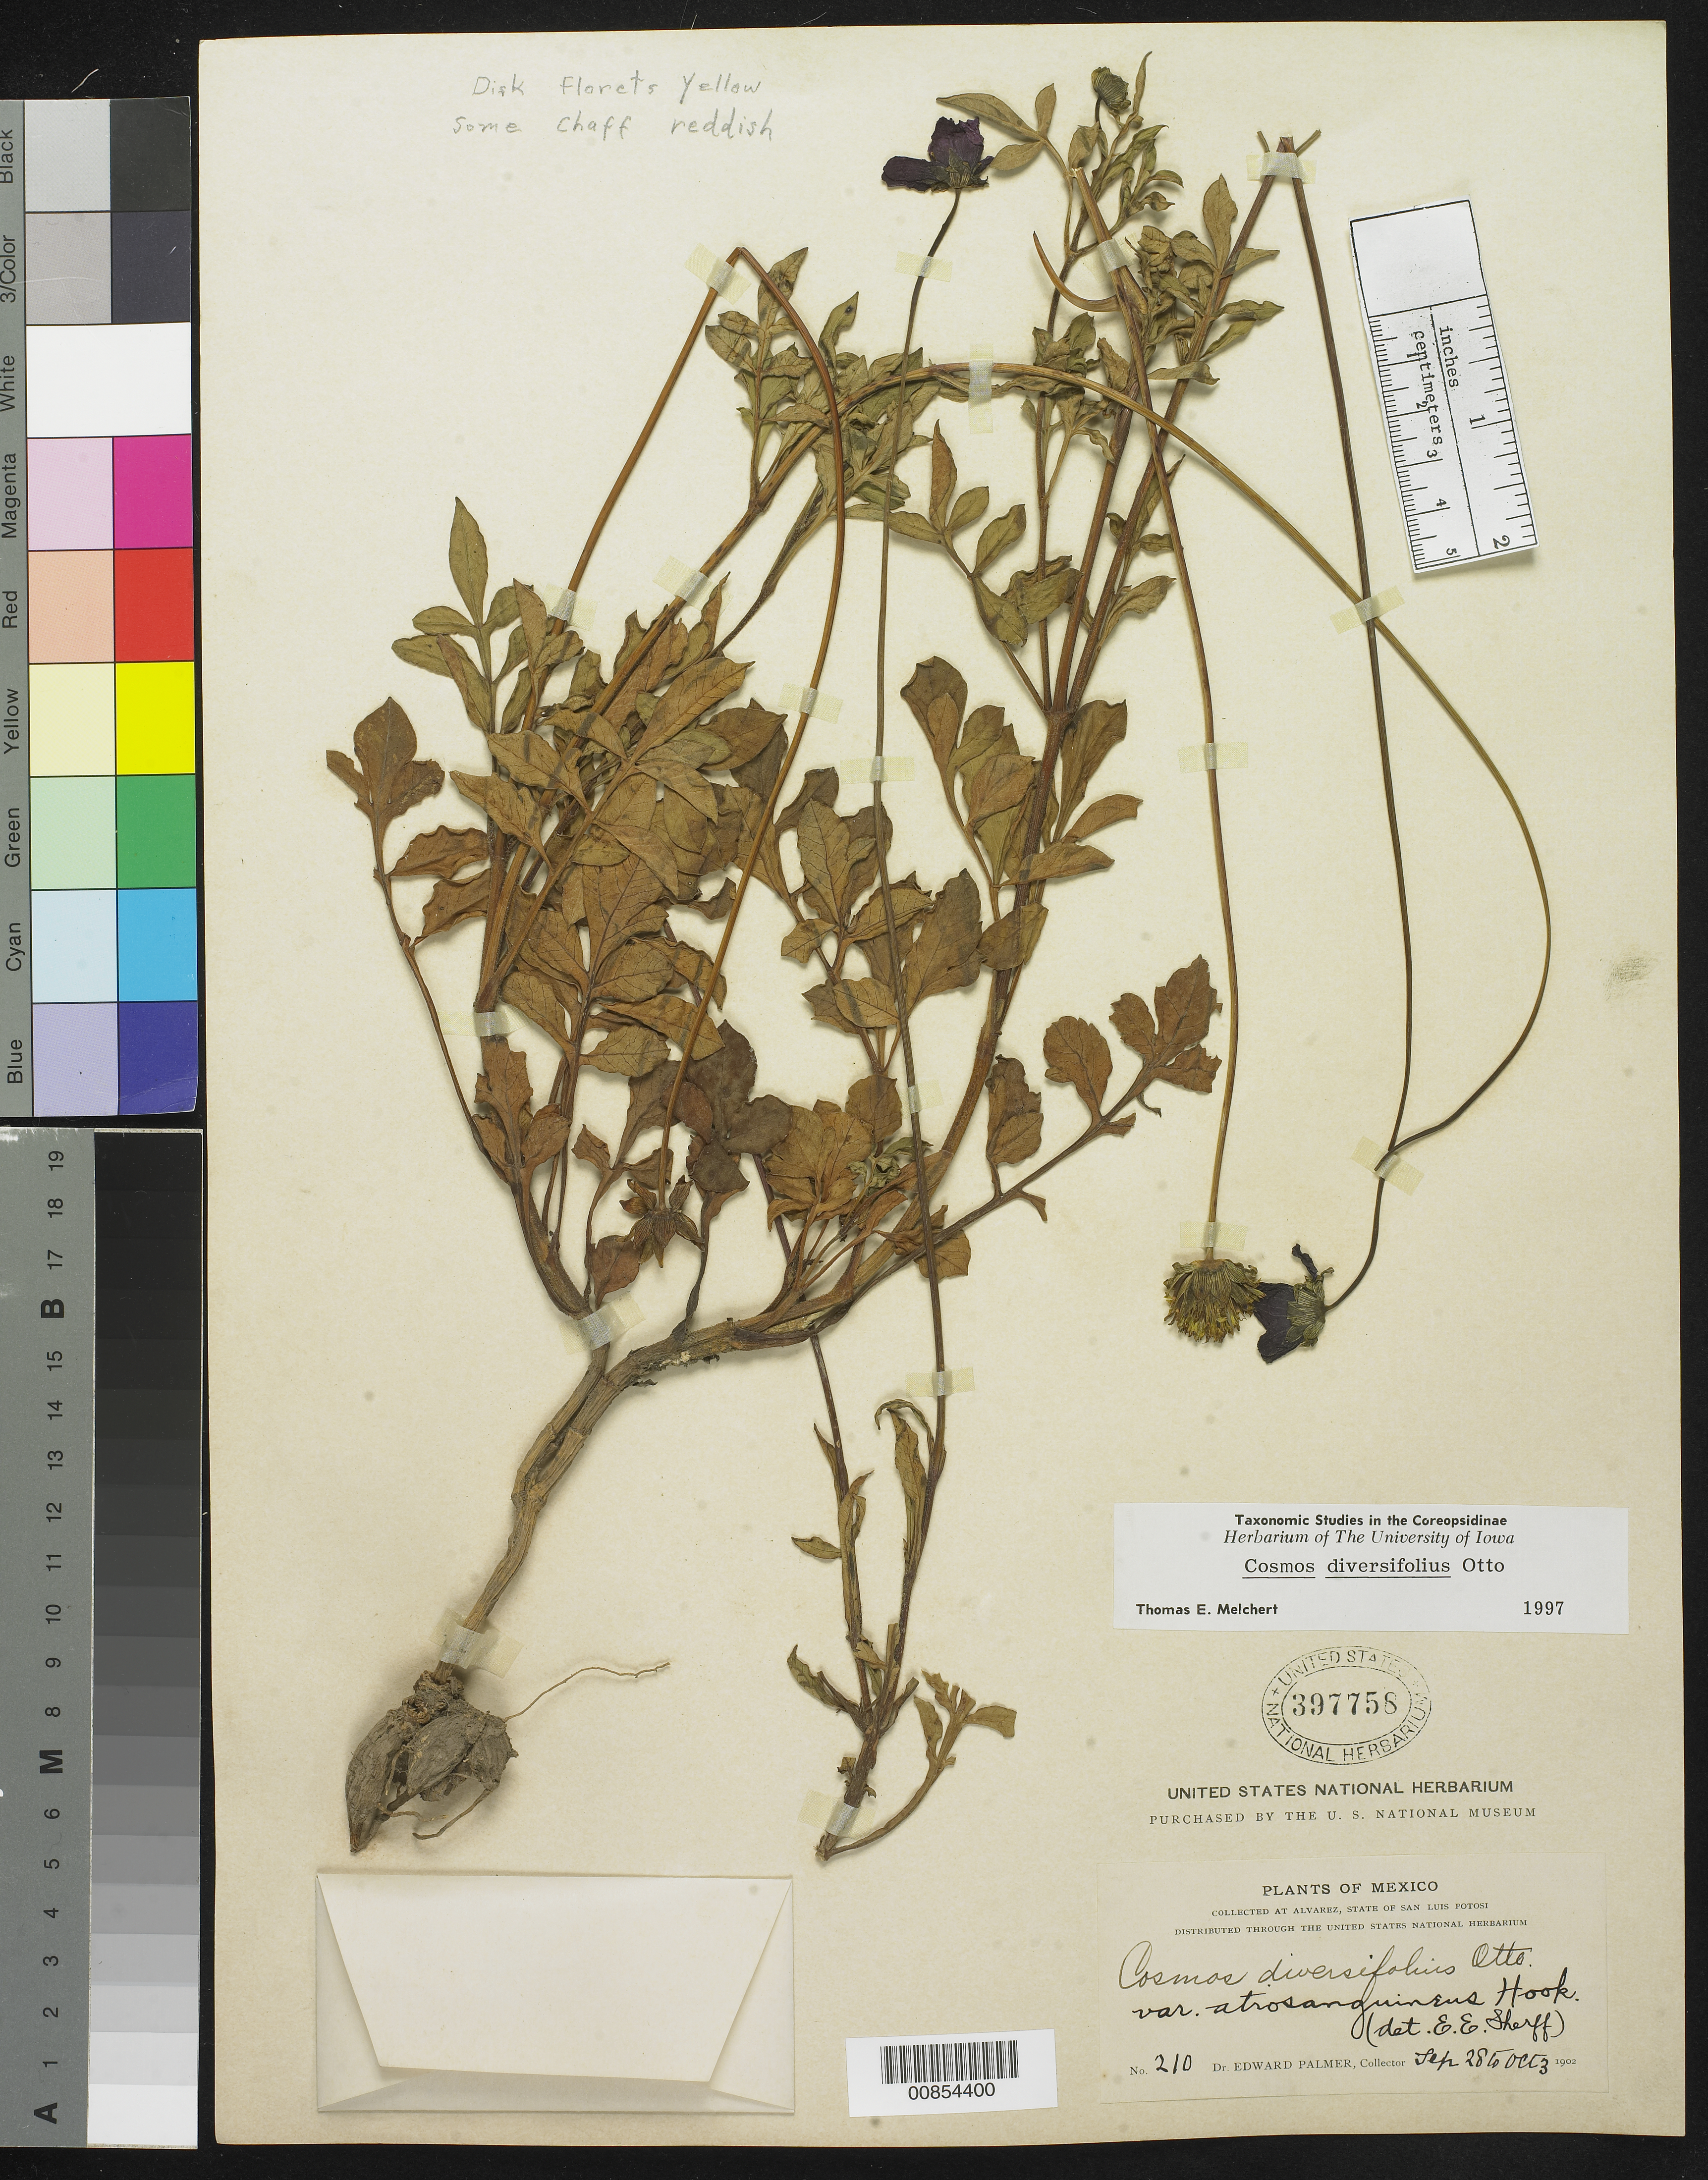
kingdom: Plantae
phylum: Tracheophyta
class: Magnoliopsida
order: Asterales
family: Asteraceae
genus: Cosmos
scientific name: Cosmos diversifolius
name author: Otto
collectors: E. Palmer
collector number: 210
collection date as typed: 28 Sep 1902 to 03 Oct 1902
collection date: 1902-09-28/1902-10-03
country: Mexico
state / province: San Luis Potosí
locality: Alvarez, San Luis Potosí.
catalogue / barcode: US 397758